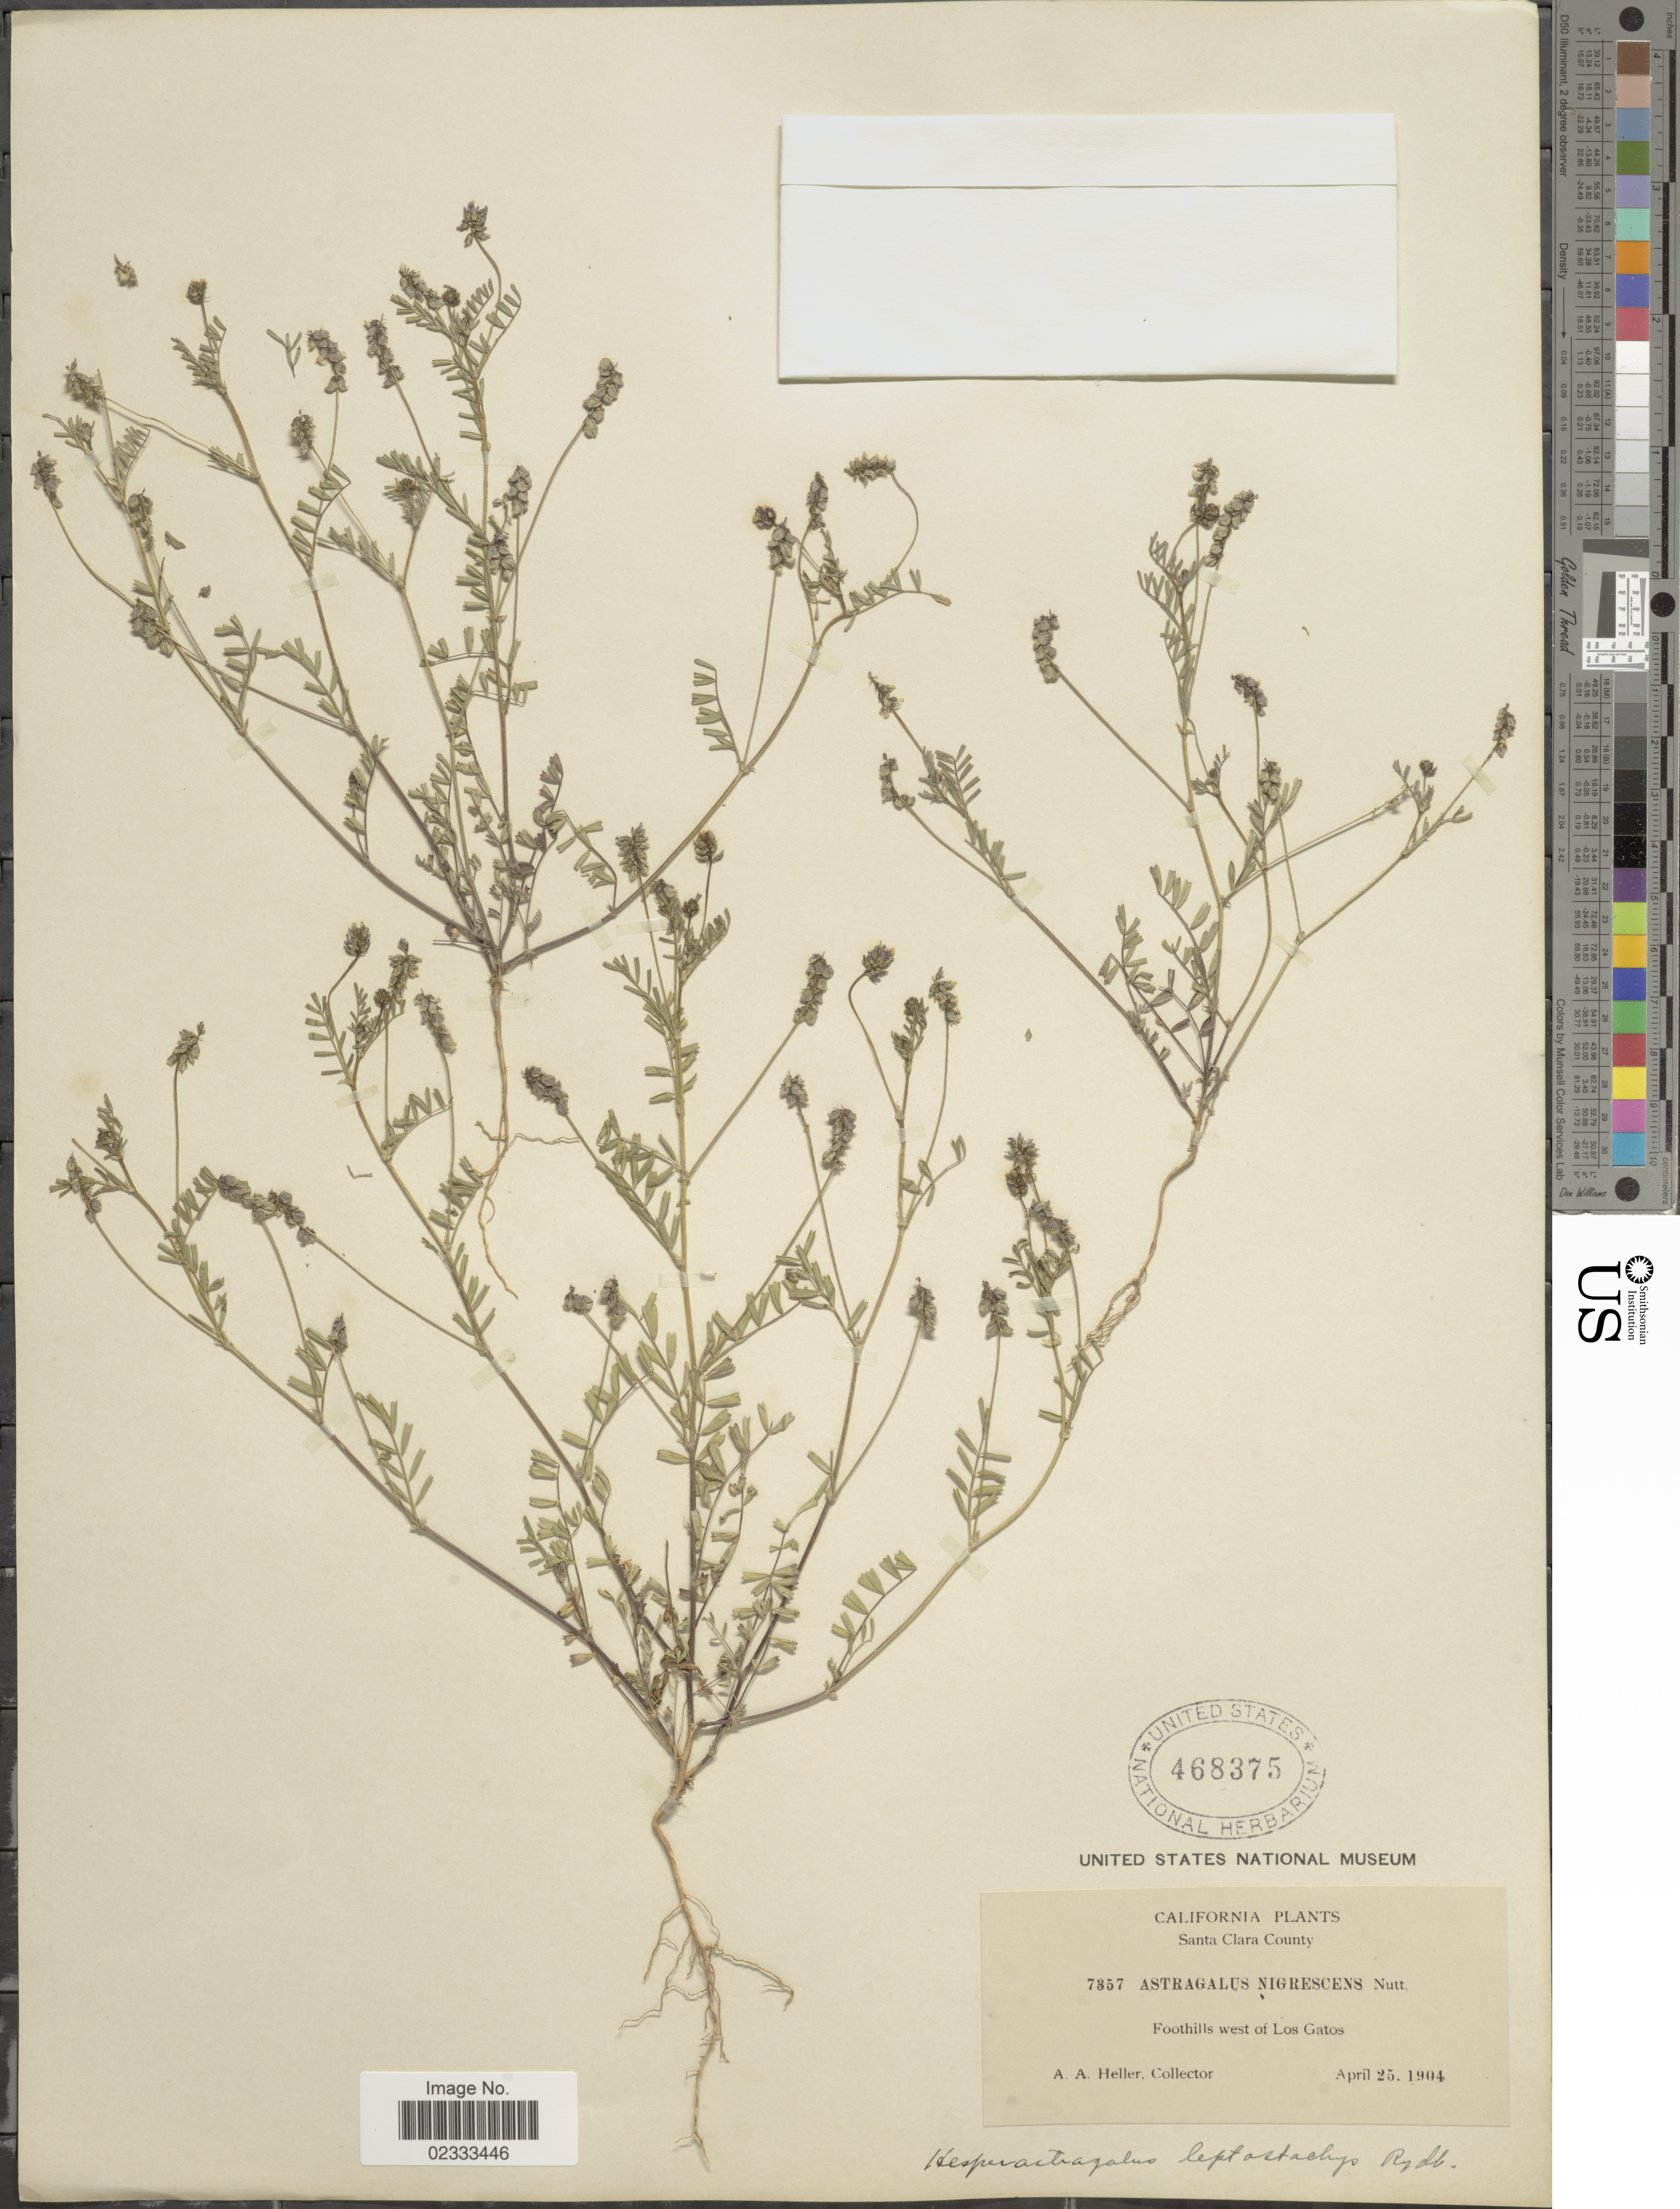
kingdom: Plantae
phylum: Tracheophyta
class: Magnoliopsida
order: Fabales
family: Fabaceae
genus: Astragalus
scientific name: Astragalus nigrescens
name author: Pall.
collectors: A. A. Heller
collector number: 7357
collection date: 1904-04-25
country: United States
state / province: California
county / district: Santa Clara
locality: Santa Clara County, foothills west of Los Gatos.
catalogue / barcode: US 468375